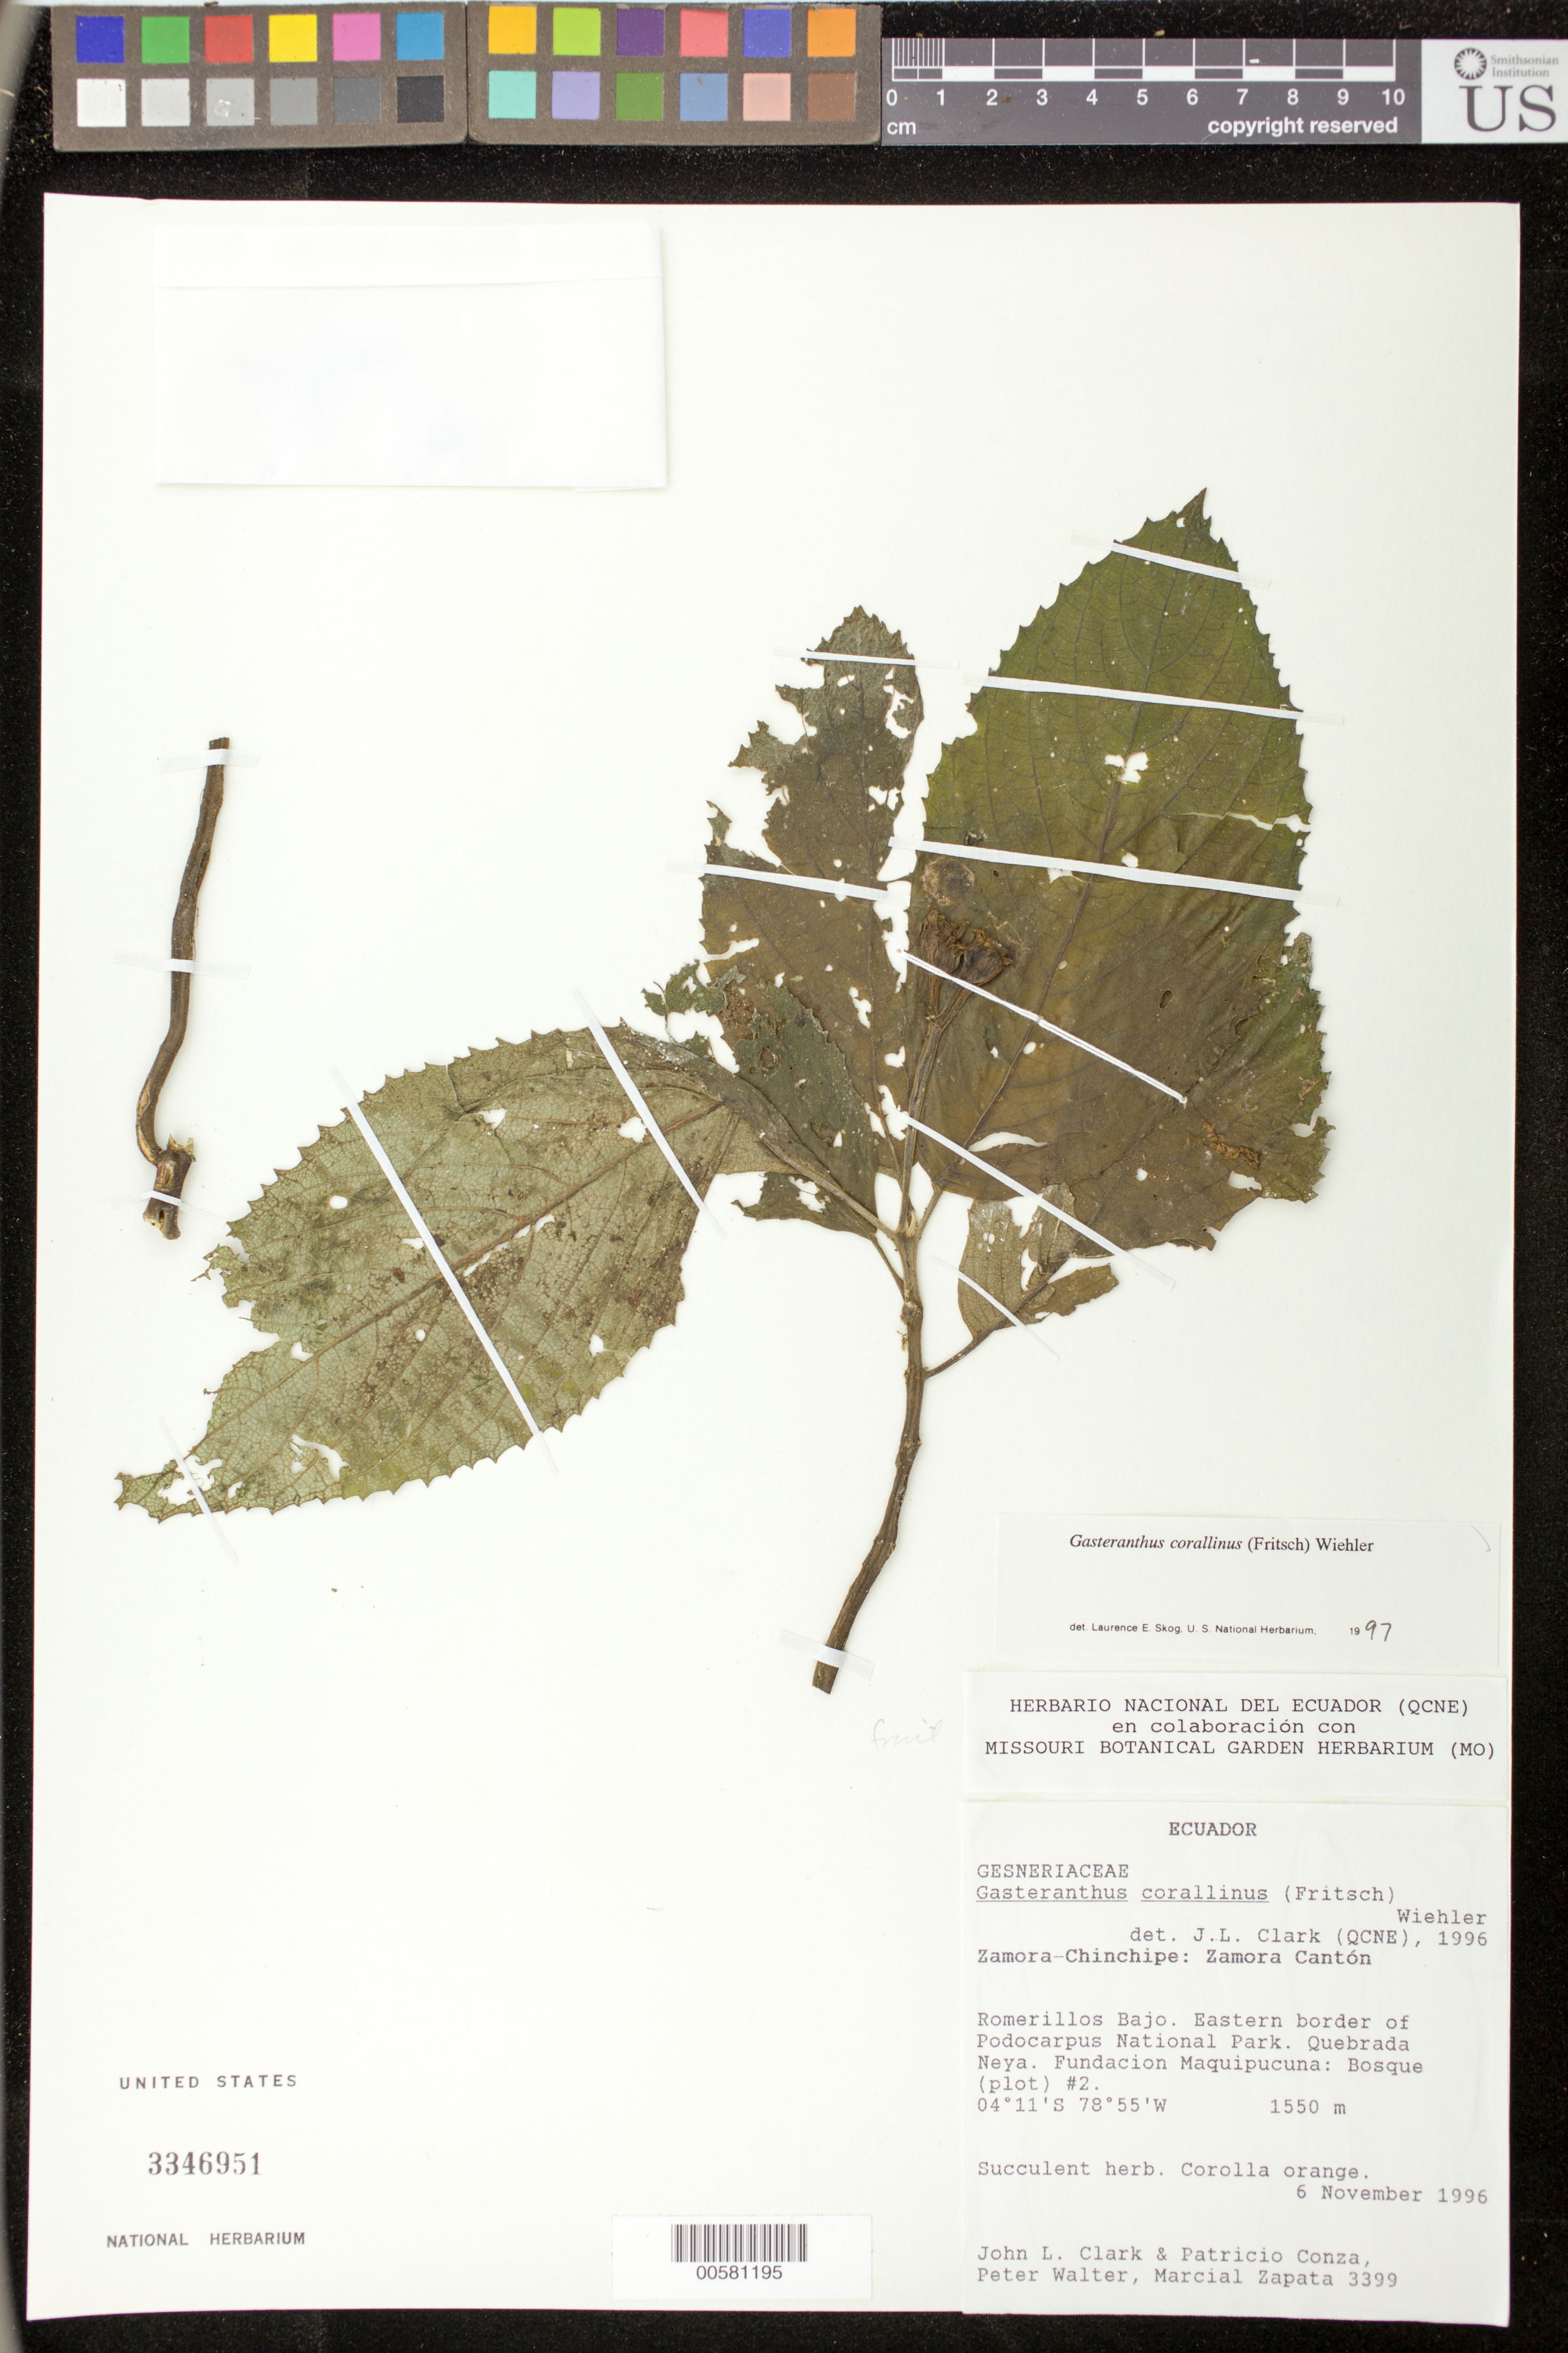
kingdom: Plantae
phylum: Tracheophyta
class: Magnoliopsida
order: Lamiales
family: Gesneriaceae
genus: Gasteranthus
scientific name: Gasteranthus corallinus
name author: (Fritsch) Wiehler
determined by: Skog, Laurence E.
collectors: J. L. Clark, P. Conza, P. Walter & M. Zapata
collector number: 3399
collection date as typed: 06 Nov 1996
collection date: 1996-11-06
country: Ecuador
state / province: Zamora-Chinchipe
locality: Zamora Cantón. Romerillos Bajo, eastern border of Podocarpus National Park, Quebrada Neya. Fundacion Maquipucuna: Bosque (plot) #2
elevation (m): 1550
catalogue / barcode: US 3346951